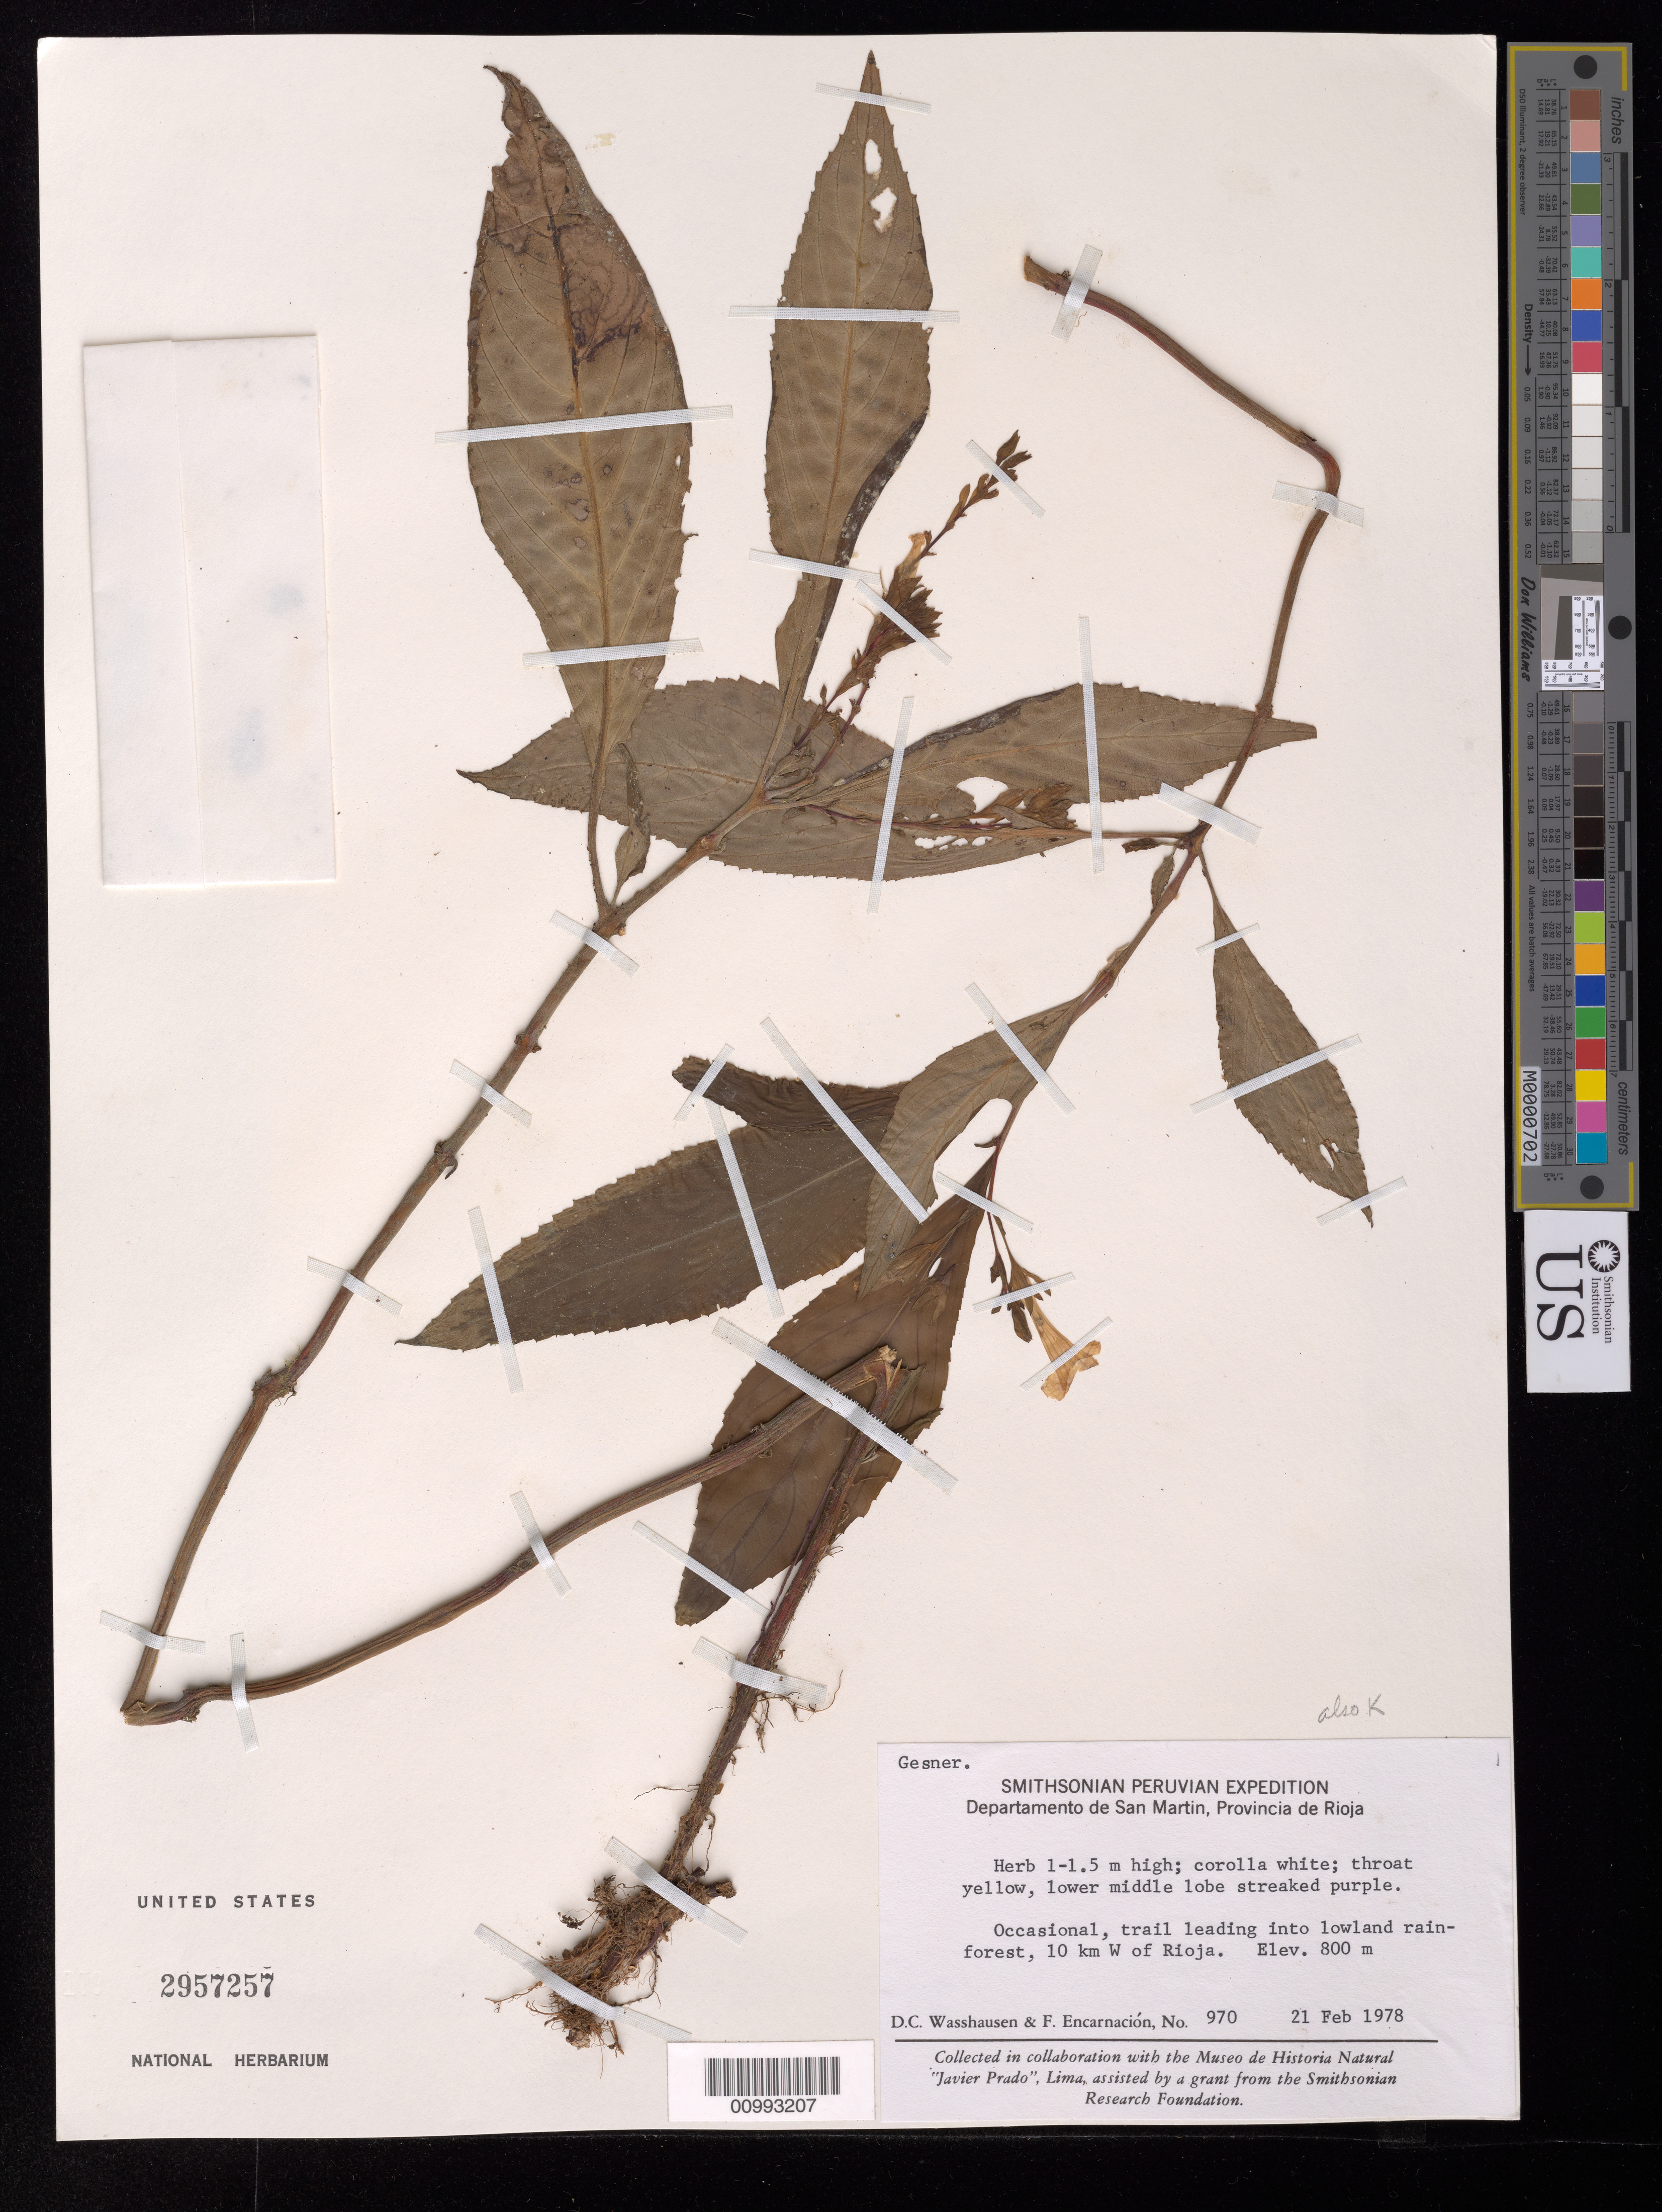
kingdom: Plantae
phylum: Tracheophyta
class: Magnoliopsida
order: Lamiales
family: Gesneriaceae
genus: Diastema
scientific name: Diastema scabrum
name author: (Poepp.) Benth. ex Walp.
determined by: Skog, Laurence E.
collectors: D. C. Wasshausen & F. Encarnación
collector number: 970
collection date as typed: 21 Feb 1978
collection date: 1978-02-21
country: Peru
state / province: San Martín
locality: Departamento de San Martin, Provincia de Rioja, 10 km W of Rioja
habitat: Occasional, trail leading into lowland rainforest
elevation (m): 800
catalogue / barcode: US 2957257